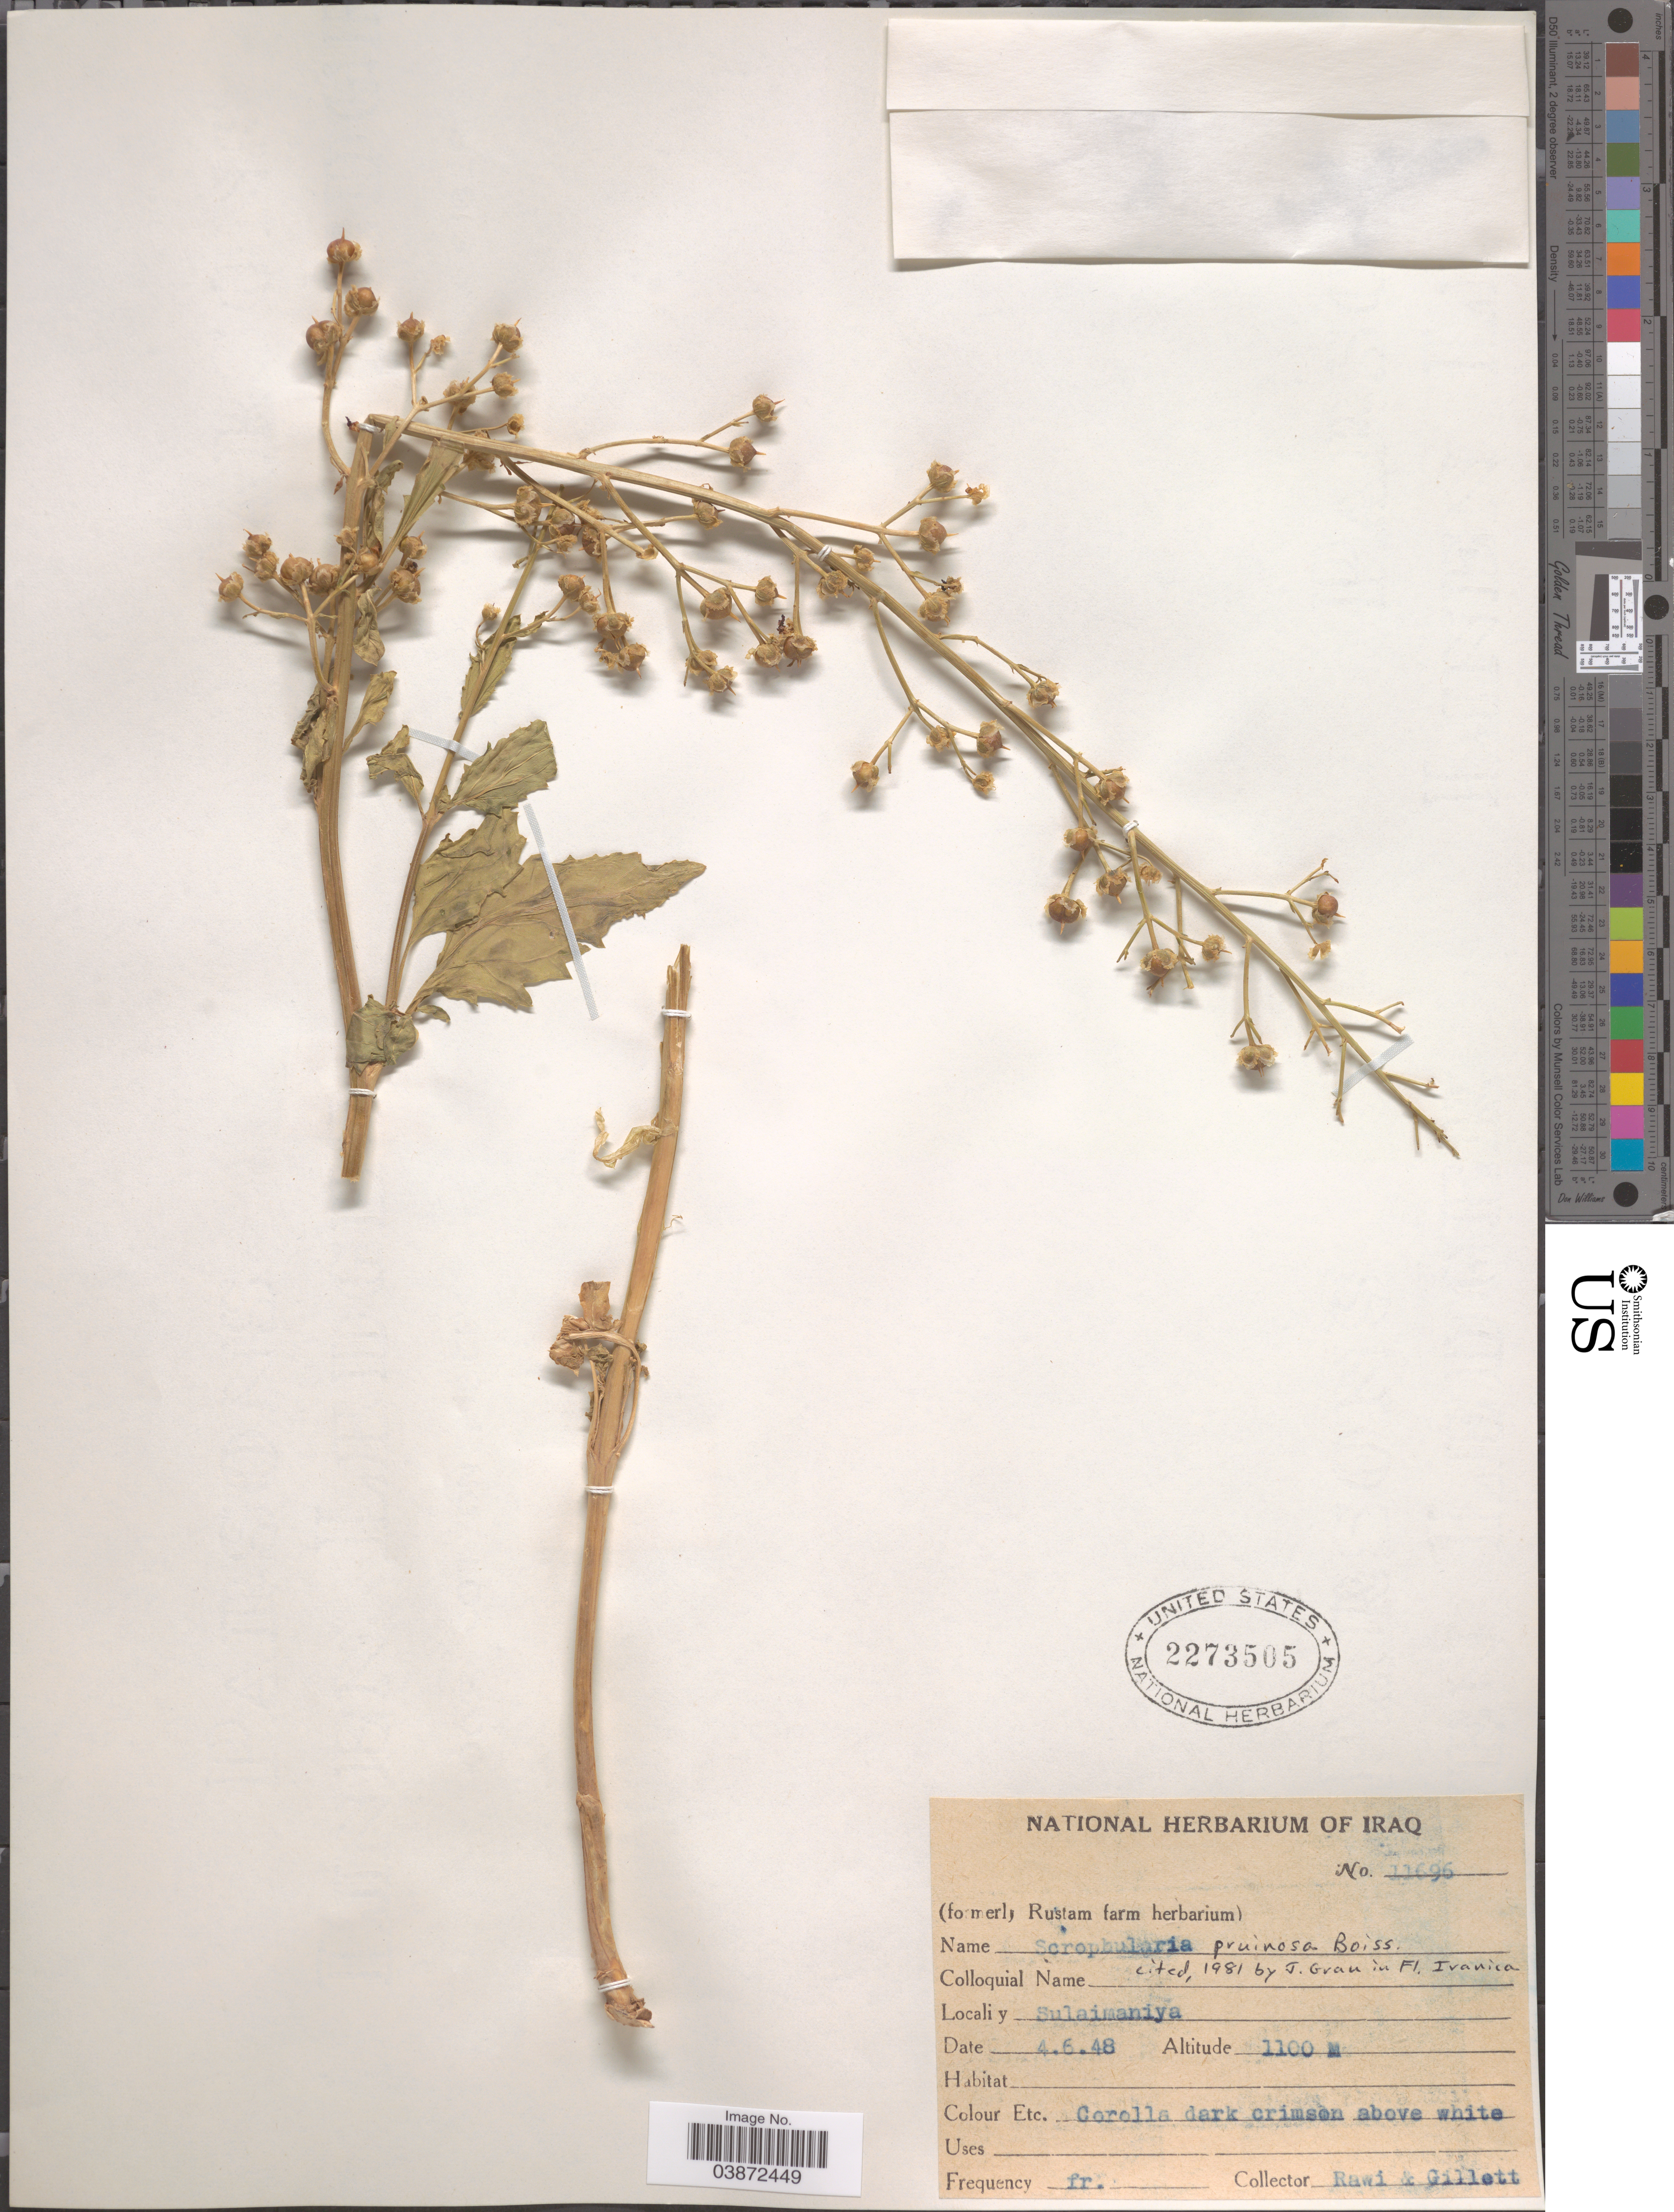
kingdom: Plantae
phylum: Tracheophyta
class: Magnoliopsida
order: Lamiales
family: Scrophulariaceae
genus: Scrophularia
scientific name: Scrophularia pruinosa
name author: Boiss.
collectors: -. Rawi & Gillett, --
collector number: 11696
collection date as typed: Transcribed d/m/y: 4/6/48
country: Iraq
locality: Sulaimaniya.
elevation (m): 1100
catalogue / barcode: US 2273505